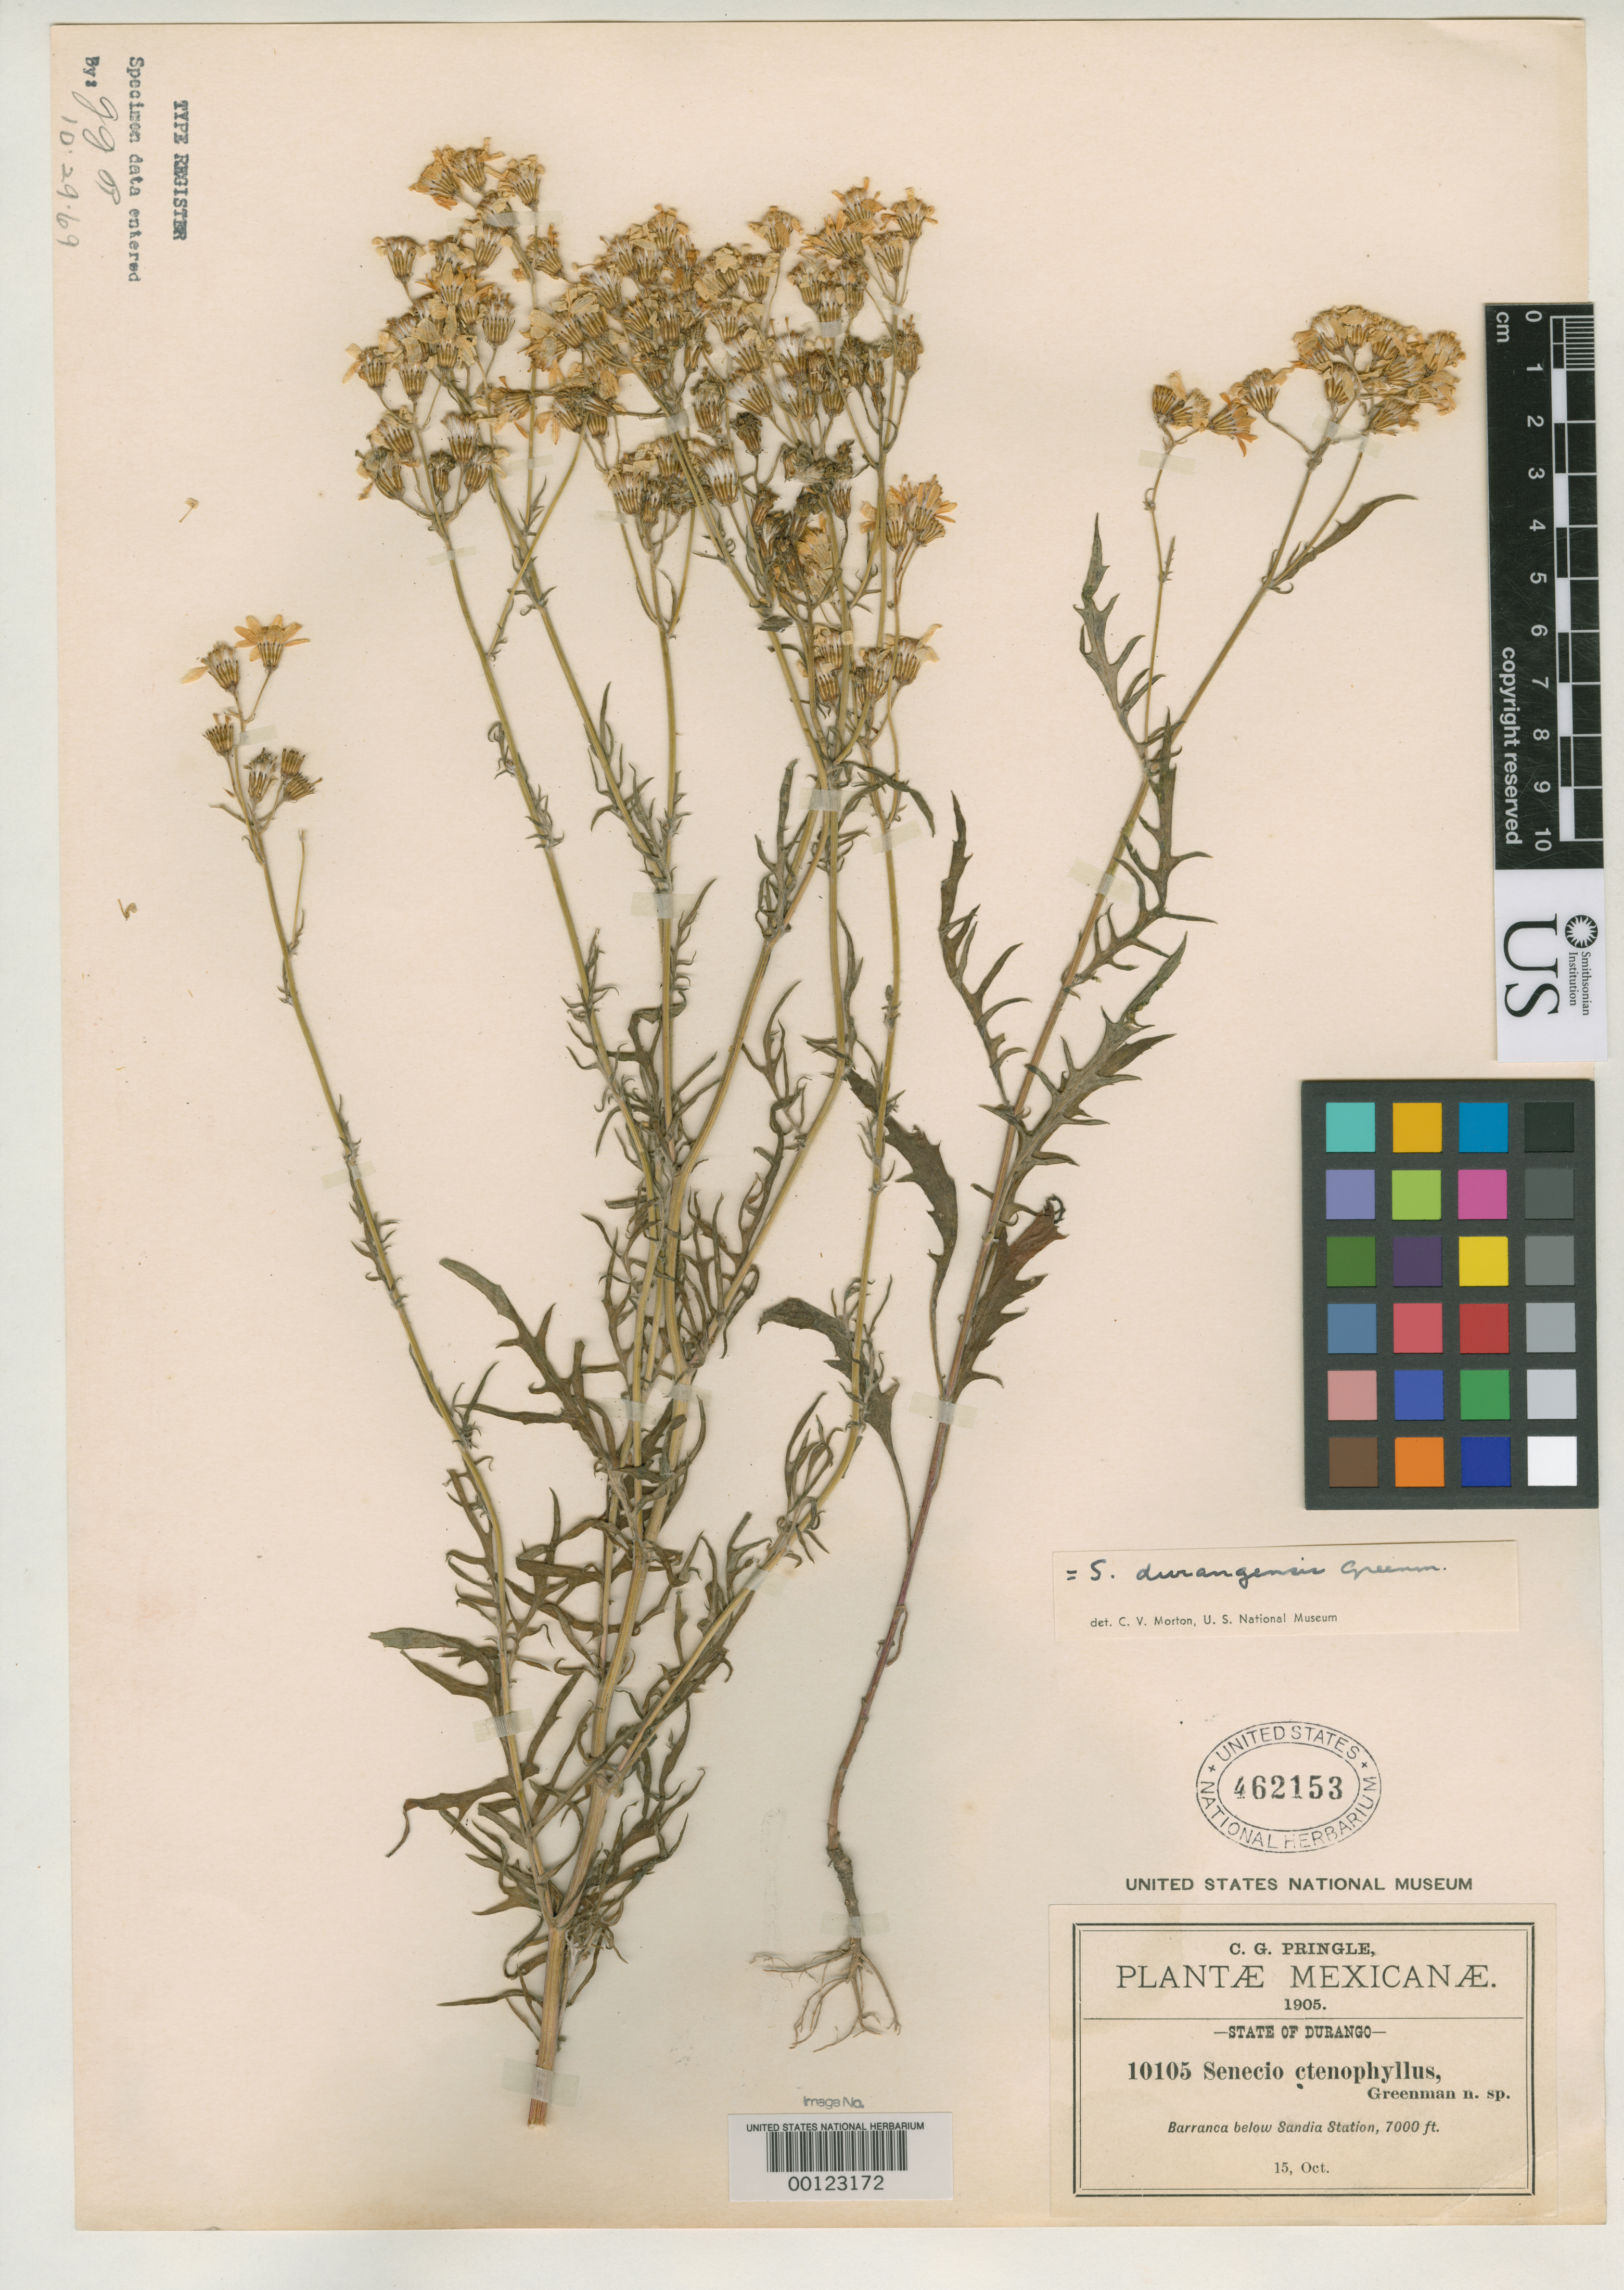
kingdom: Plantae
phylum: Tracheophyta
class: Magnoliopsida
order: Asterales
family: Asteraceae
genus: Senecio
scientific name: Senecio ctenophyllus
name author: Greenm.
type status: Isotype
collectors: C. G. Pringle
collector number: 10105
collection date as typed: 15 Oct 1905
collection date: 1905-10-15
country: Mexico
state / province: Durango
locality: Barranca below Sandia Station.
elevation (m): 2134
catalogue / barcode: US 462153